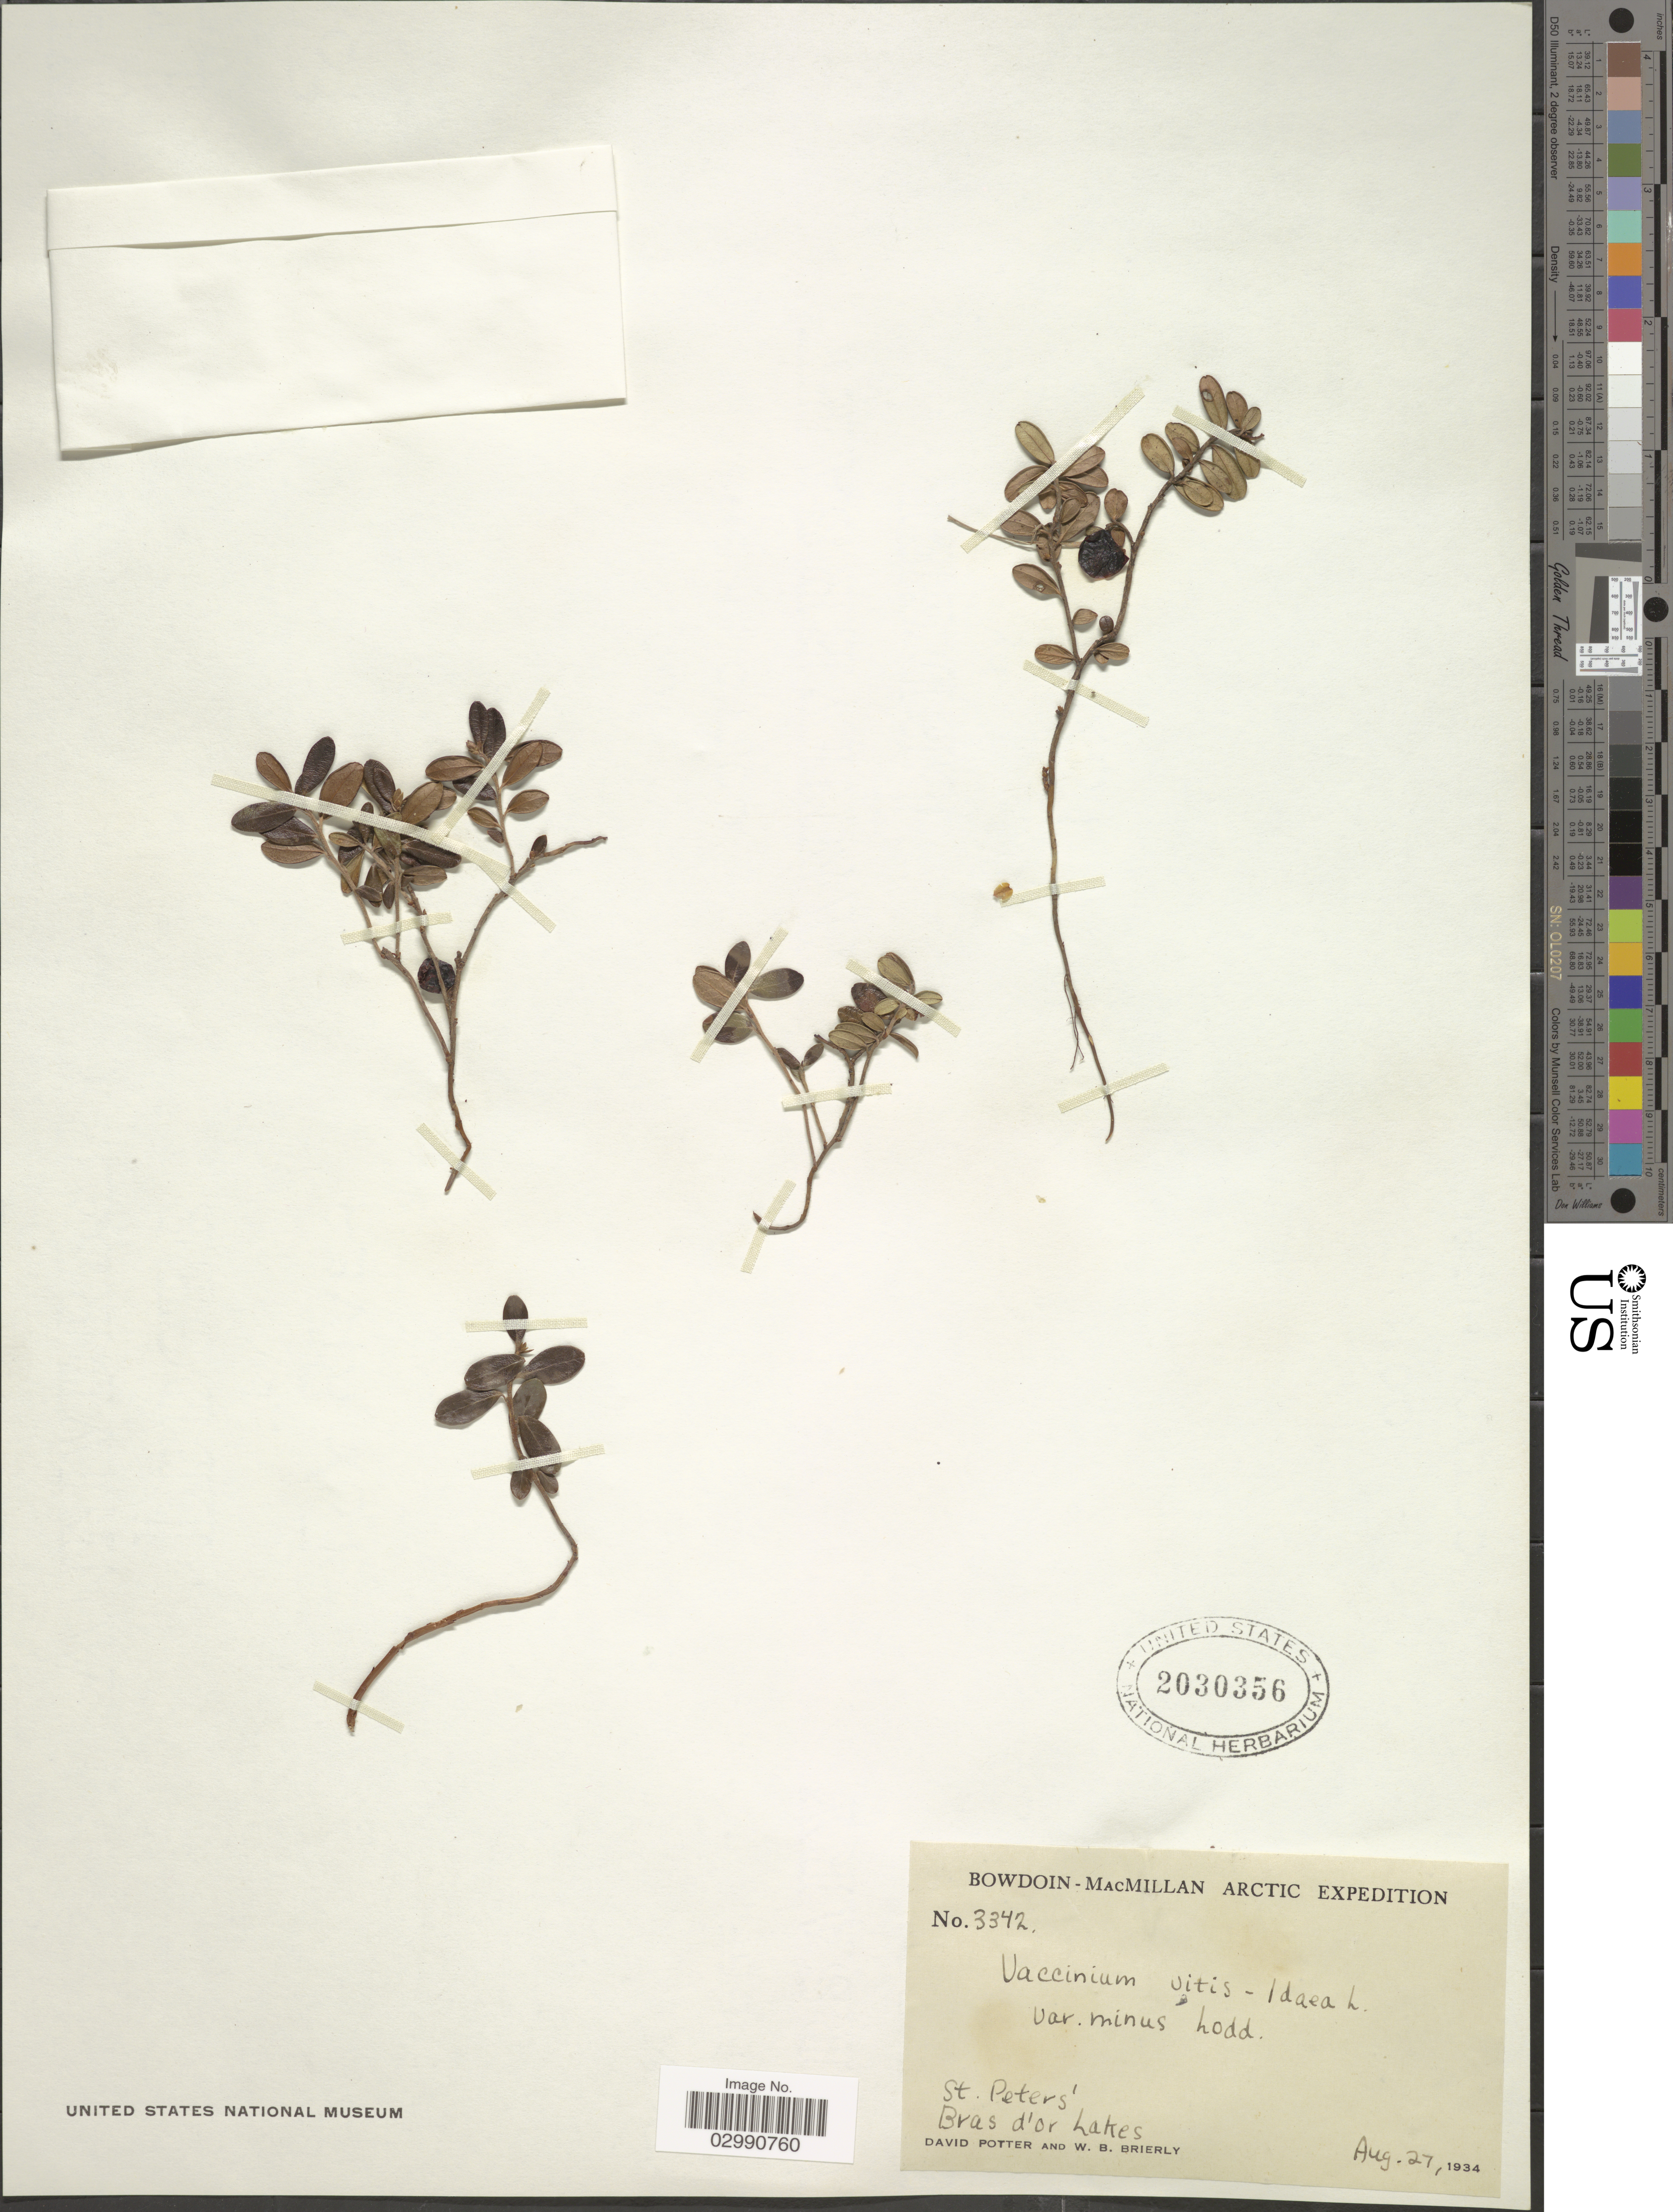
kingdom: Plantae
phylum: Tracheophyta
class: Magnoliopsida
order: Ericales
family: Ericaceae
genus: Vaccinium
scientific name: Vaccinium vitis-idaea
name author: L.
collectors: D. Potter & W. Brierly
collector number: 3342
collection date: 1934-08-27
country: Canada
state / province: Nova Scotia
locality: Bowdoin-MacMillan Arctic, St. Peter's, Bras d'Or Lakes.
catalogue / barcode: US 2030356